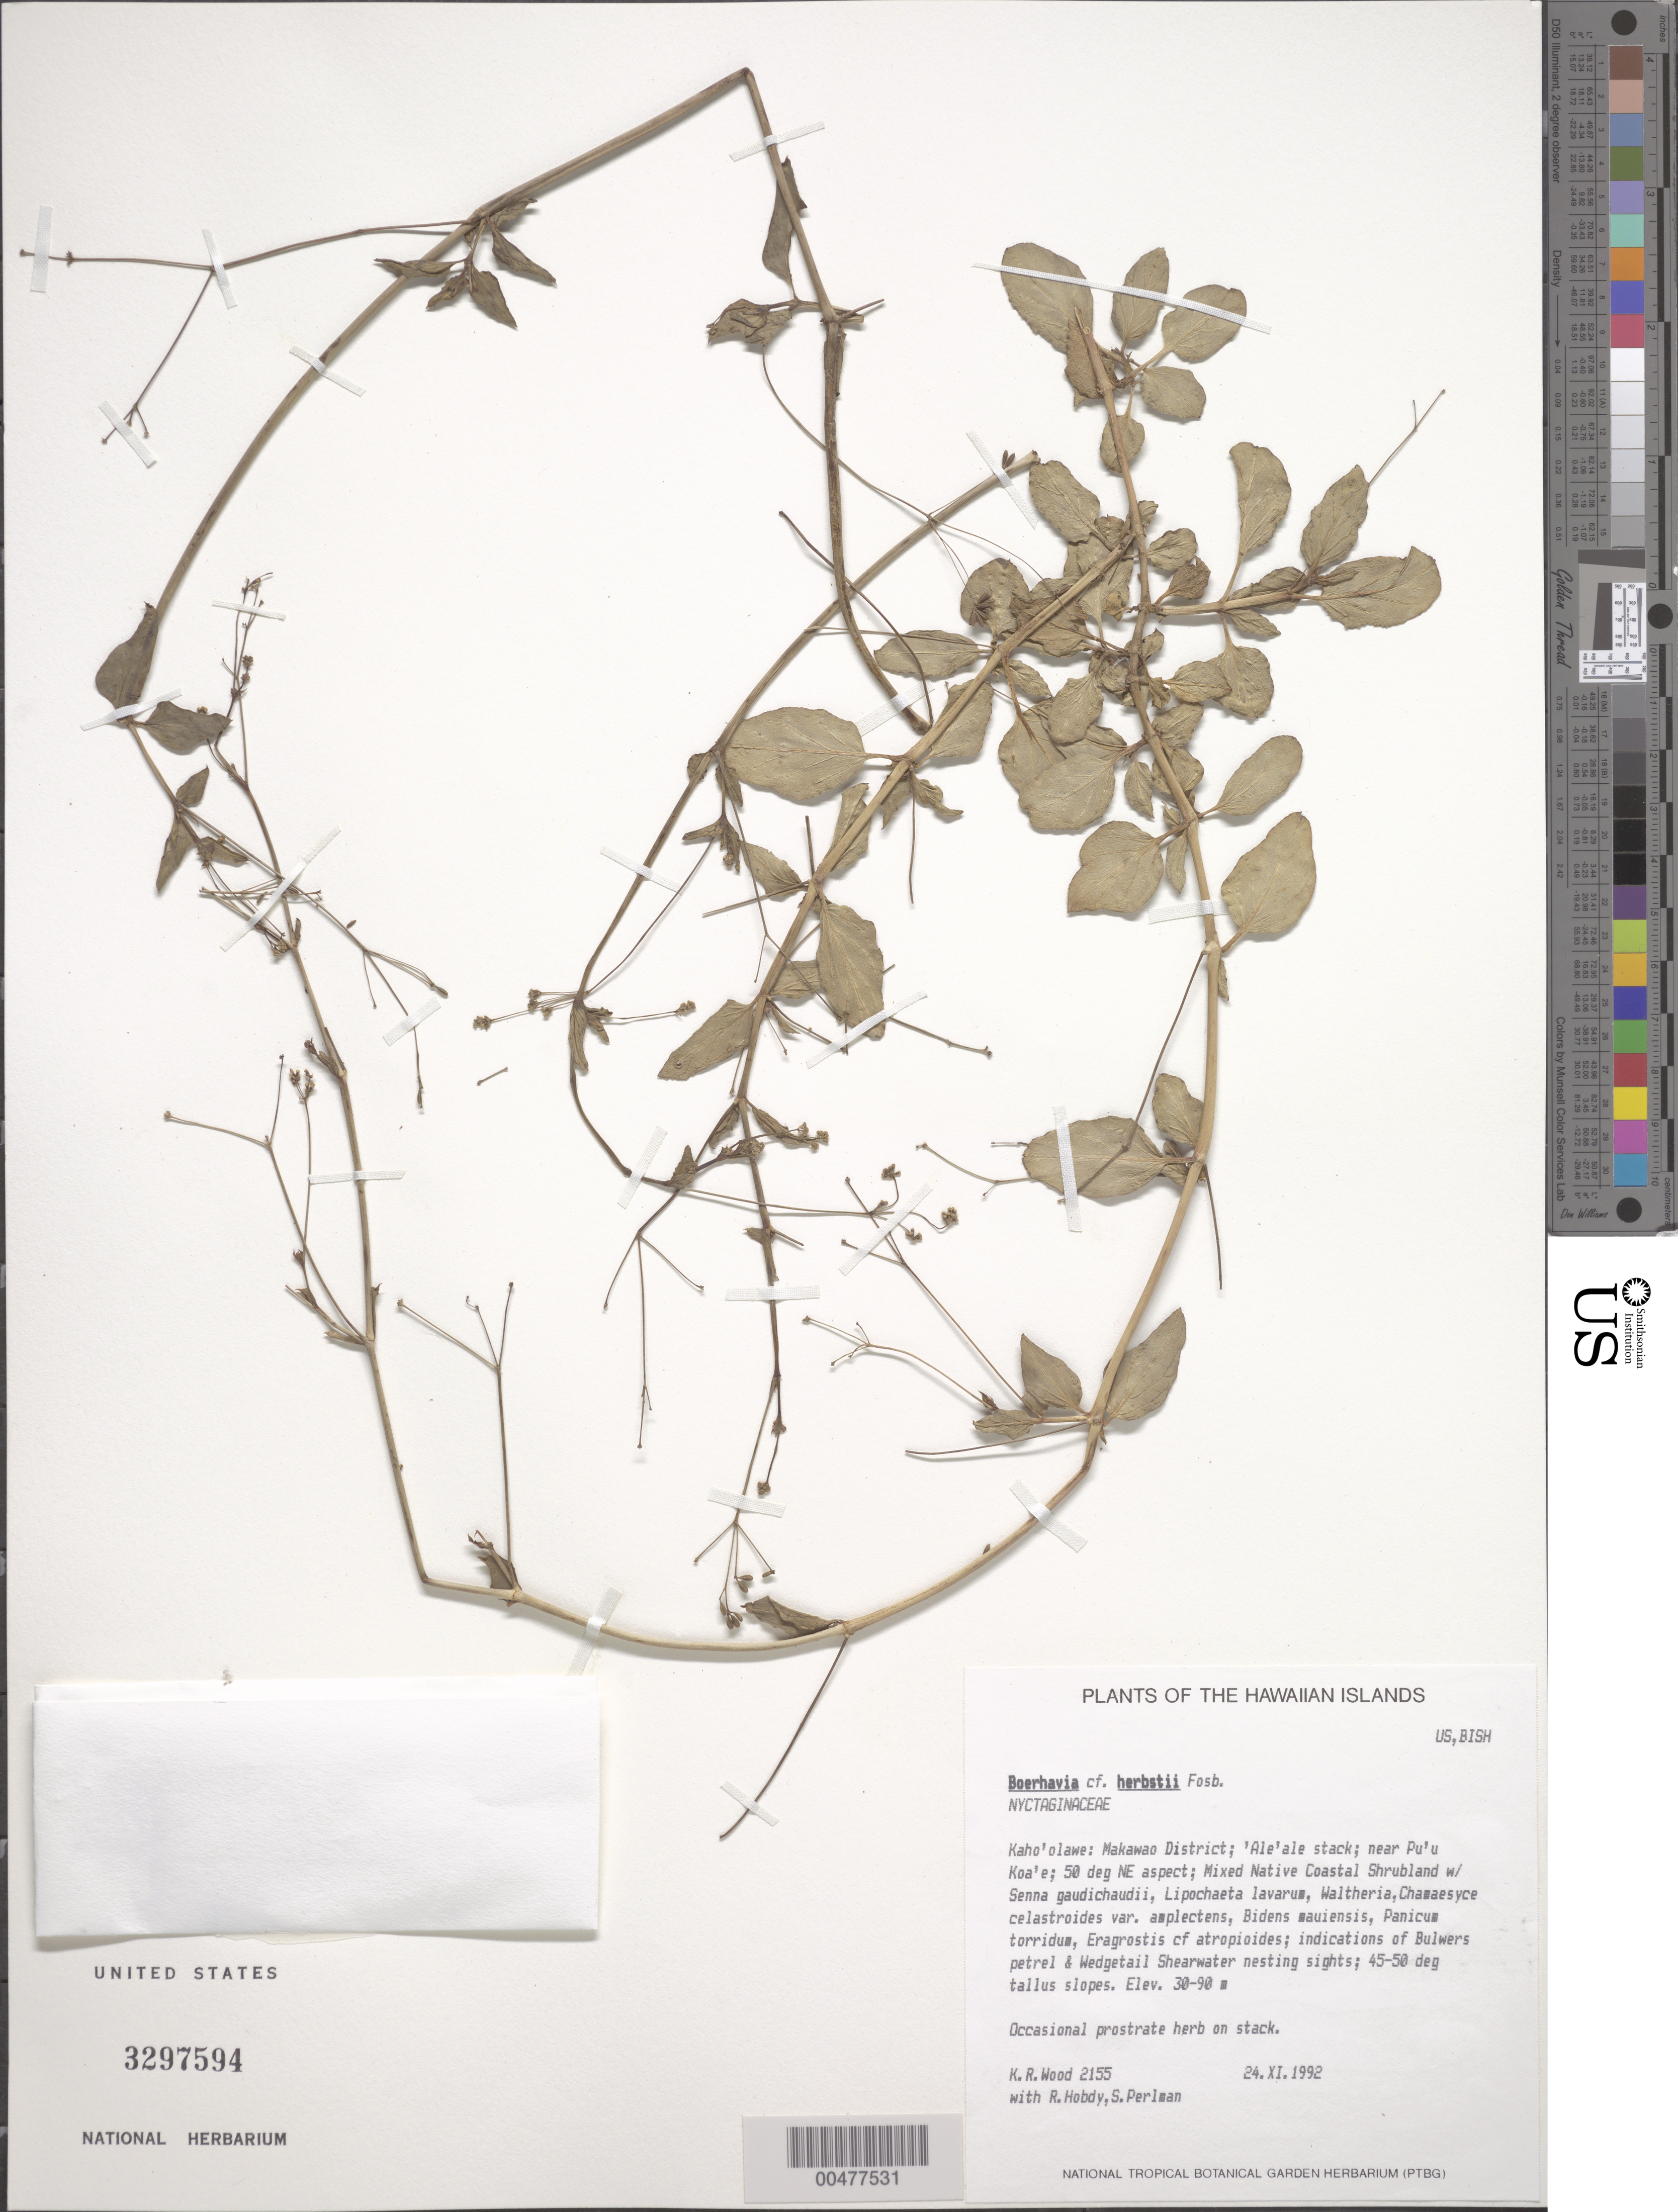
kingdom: Plantae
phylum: Tracheophyta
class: Magnoliopsida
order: Caryophyllales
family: Nyctaginaceae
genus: Boerhavia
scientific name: Boerhavia herbstii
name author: Fosberg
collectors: K. R. Wood, R. Hobdy & S. P. Perlman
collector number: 2155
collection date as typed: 24 Nov 1992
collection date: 1992-11-24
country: United States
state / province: Hawaii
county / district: Maui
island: Kaho'olawe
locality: Makawao Dist., 'Ale'ale stack, near Pu'u Koa'e, 50 deg N aspect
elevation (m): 30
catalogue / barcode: US 3297594